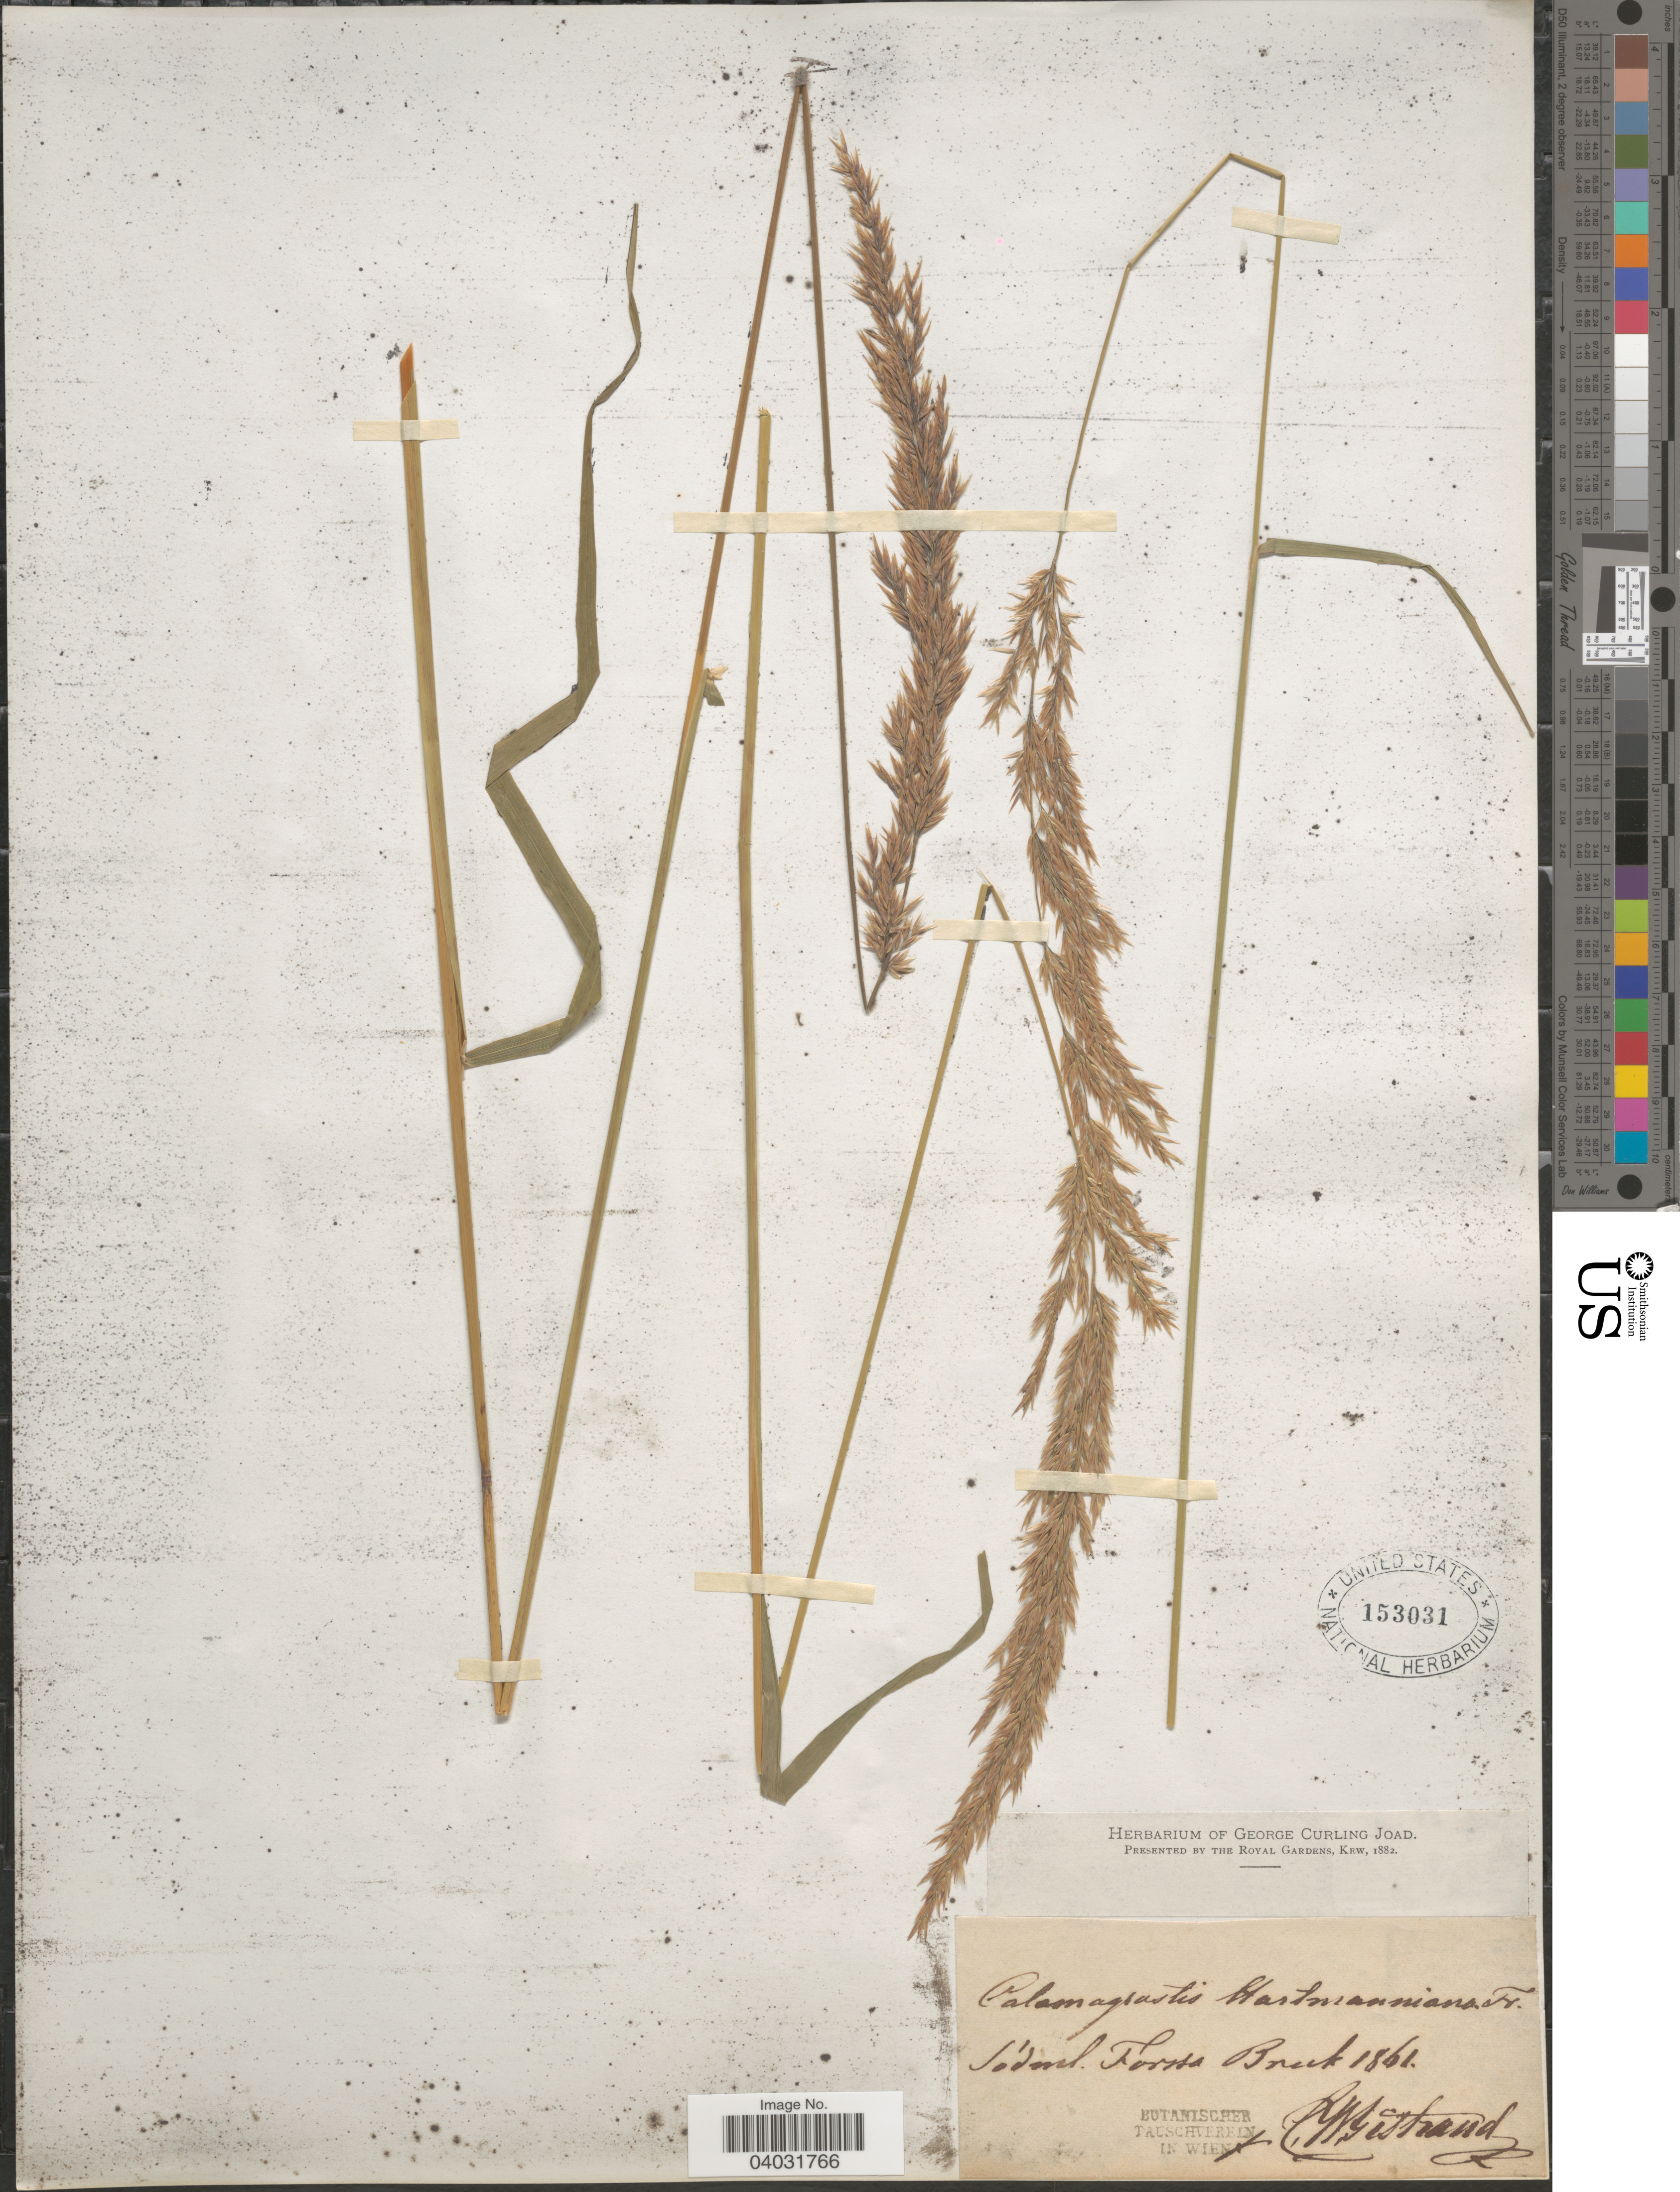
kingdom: Plantae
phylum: Tracheophyta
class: Liliopsida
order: Poales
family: Poaceae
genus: Calamagrostis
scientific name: Calamagrostis x hartmanniana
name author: Fries.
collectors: C. Gistrand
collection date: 1861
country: Sweden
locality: Sodenl. Forssa Bruck.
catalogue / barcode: US 153031